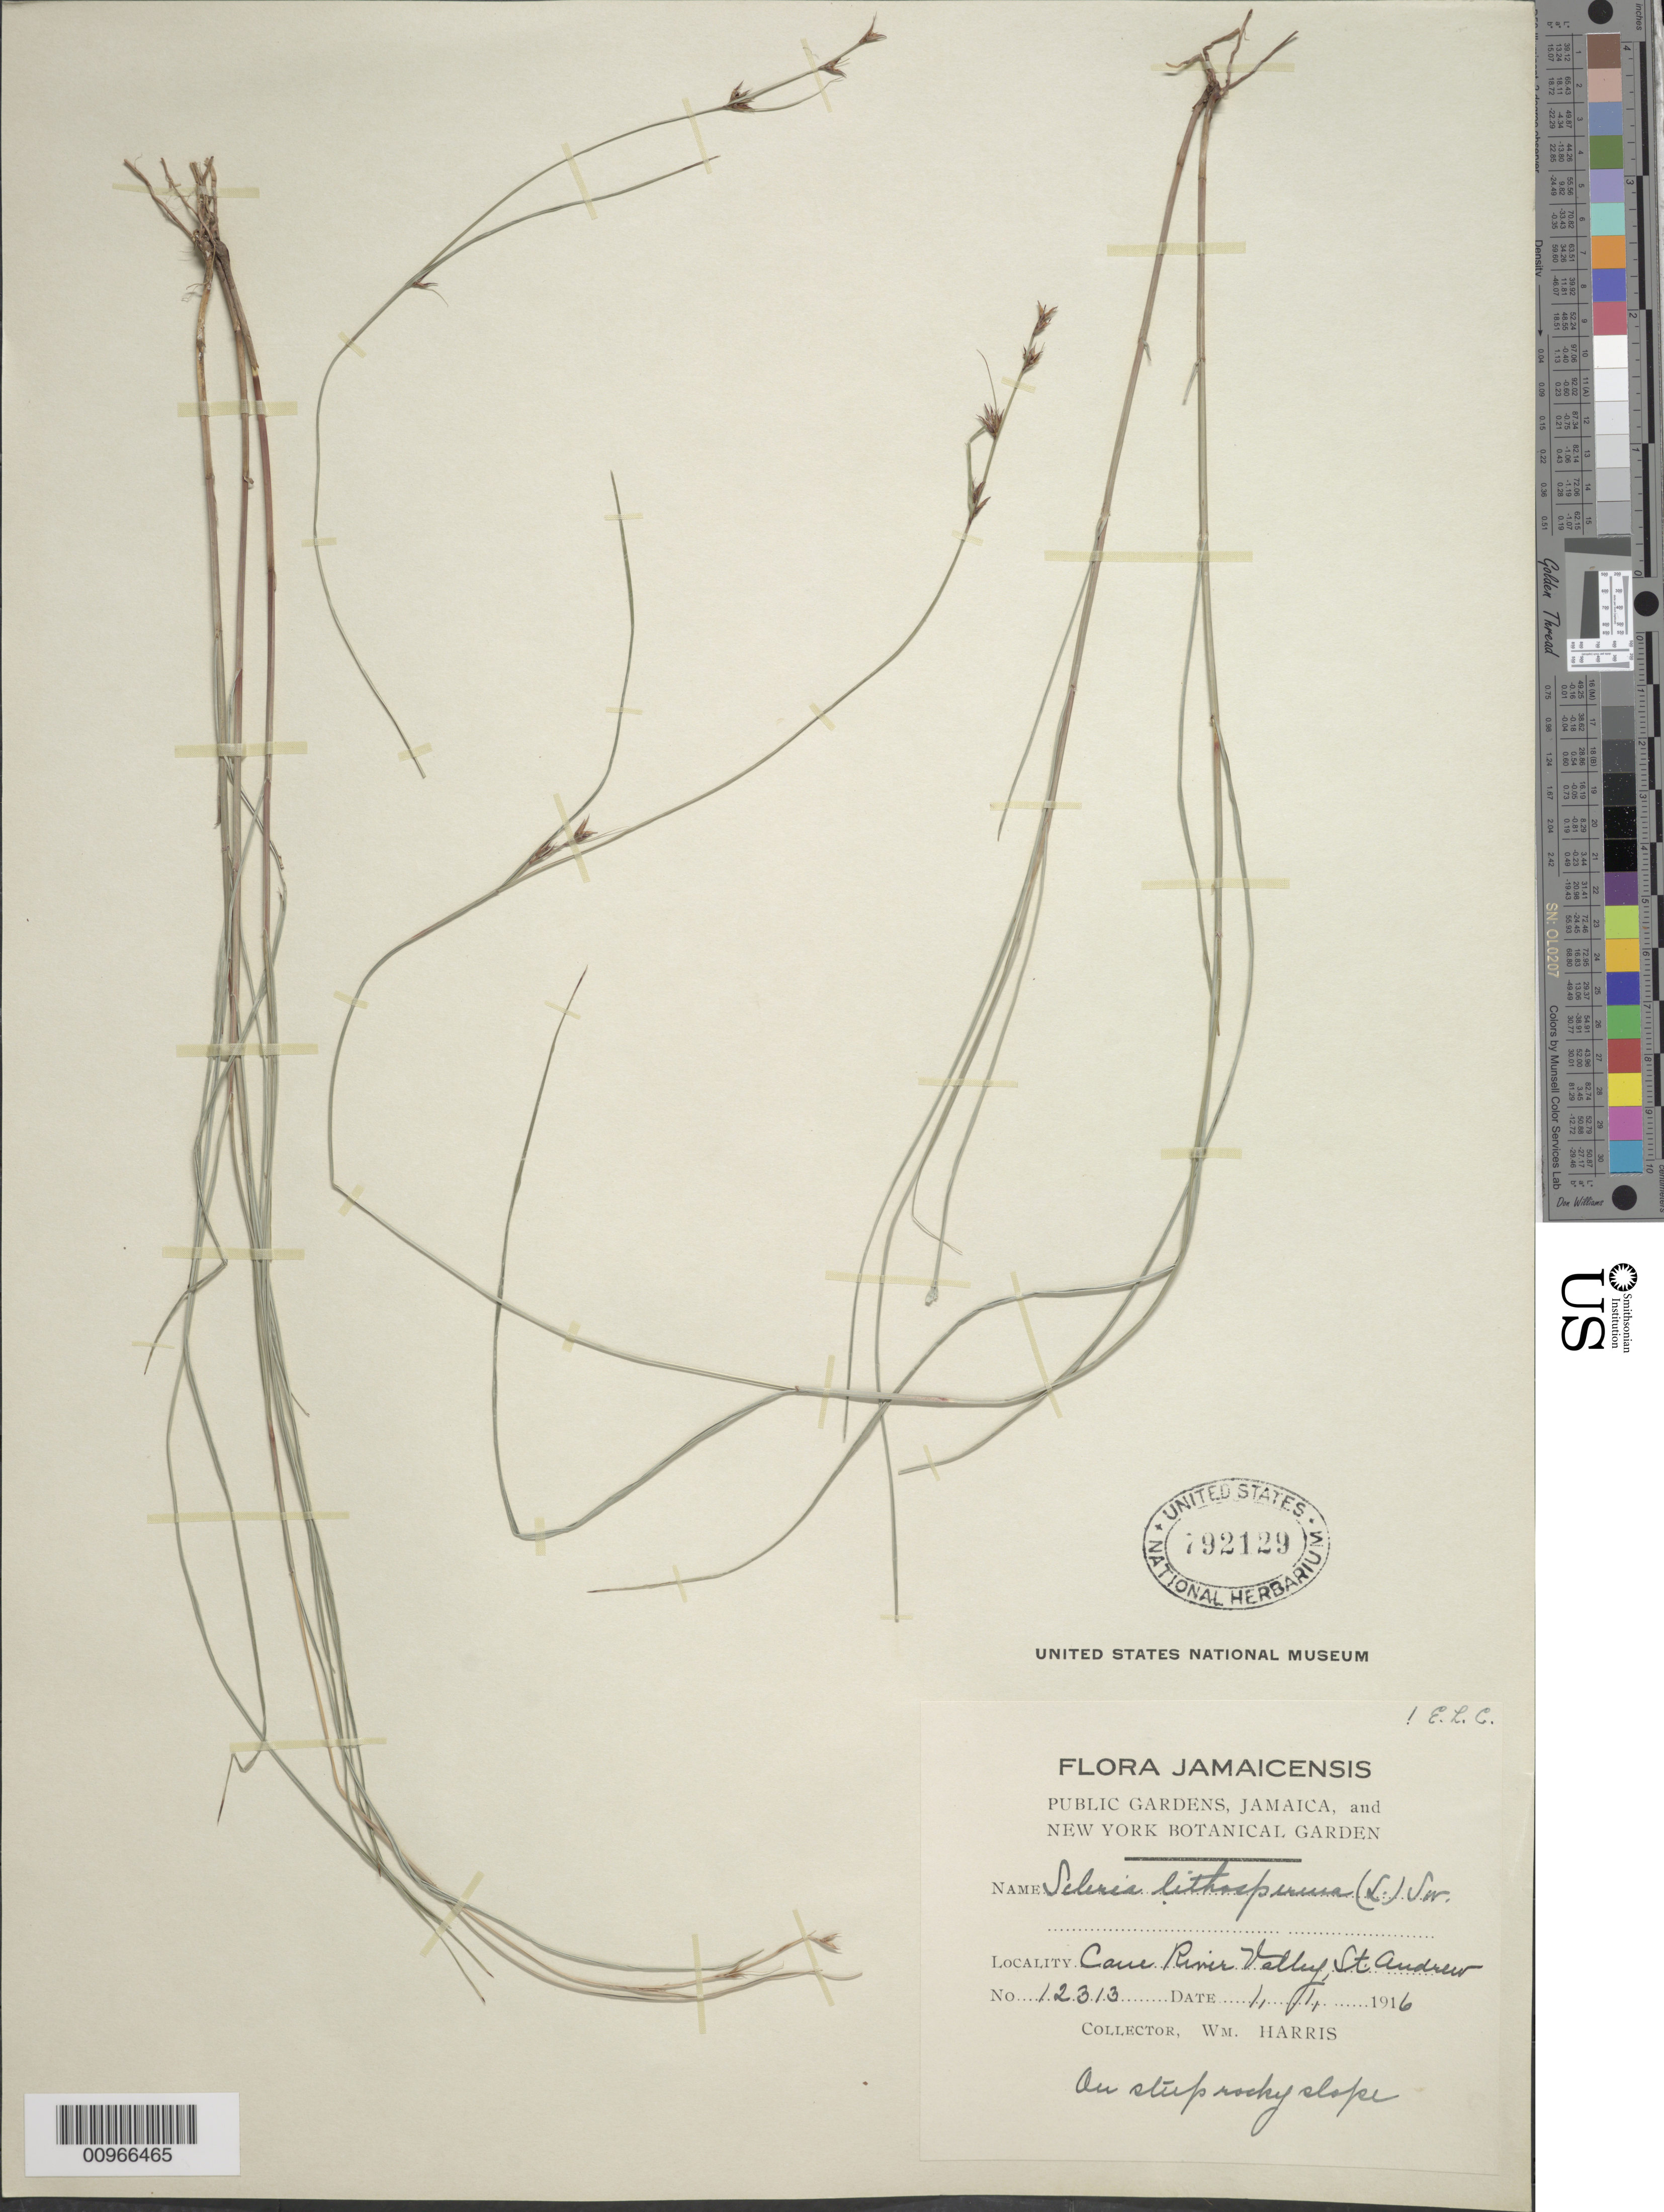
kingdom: Plantae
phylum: Tracheophyta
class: Liliopsida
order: Poales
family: Cyperaceae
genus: Scleria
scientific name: Scleria lithosperma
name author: (L.) Sw.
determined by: Core, E. L.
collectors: W. H. Harris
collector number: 12313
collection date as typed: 01 Jan 1916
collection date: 1916-01-01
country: Jamaica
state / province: Saint Andrew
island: Jamaica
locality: Cane River Valley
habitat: On steep rocky slope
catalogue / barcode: US 792129